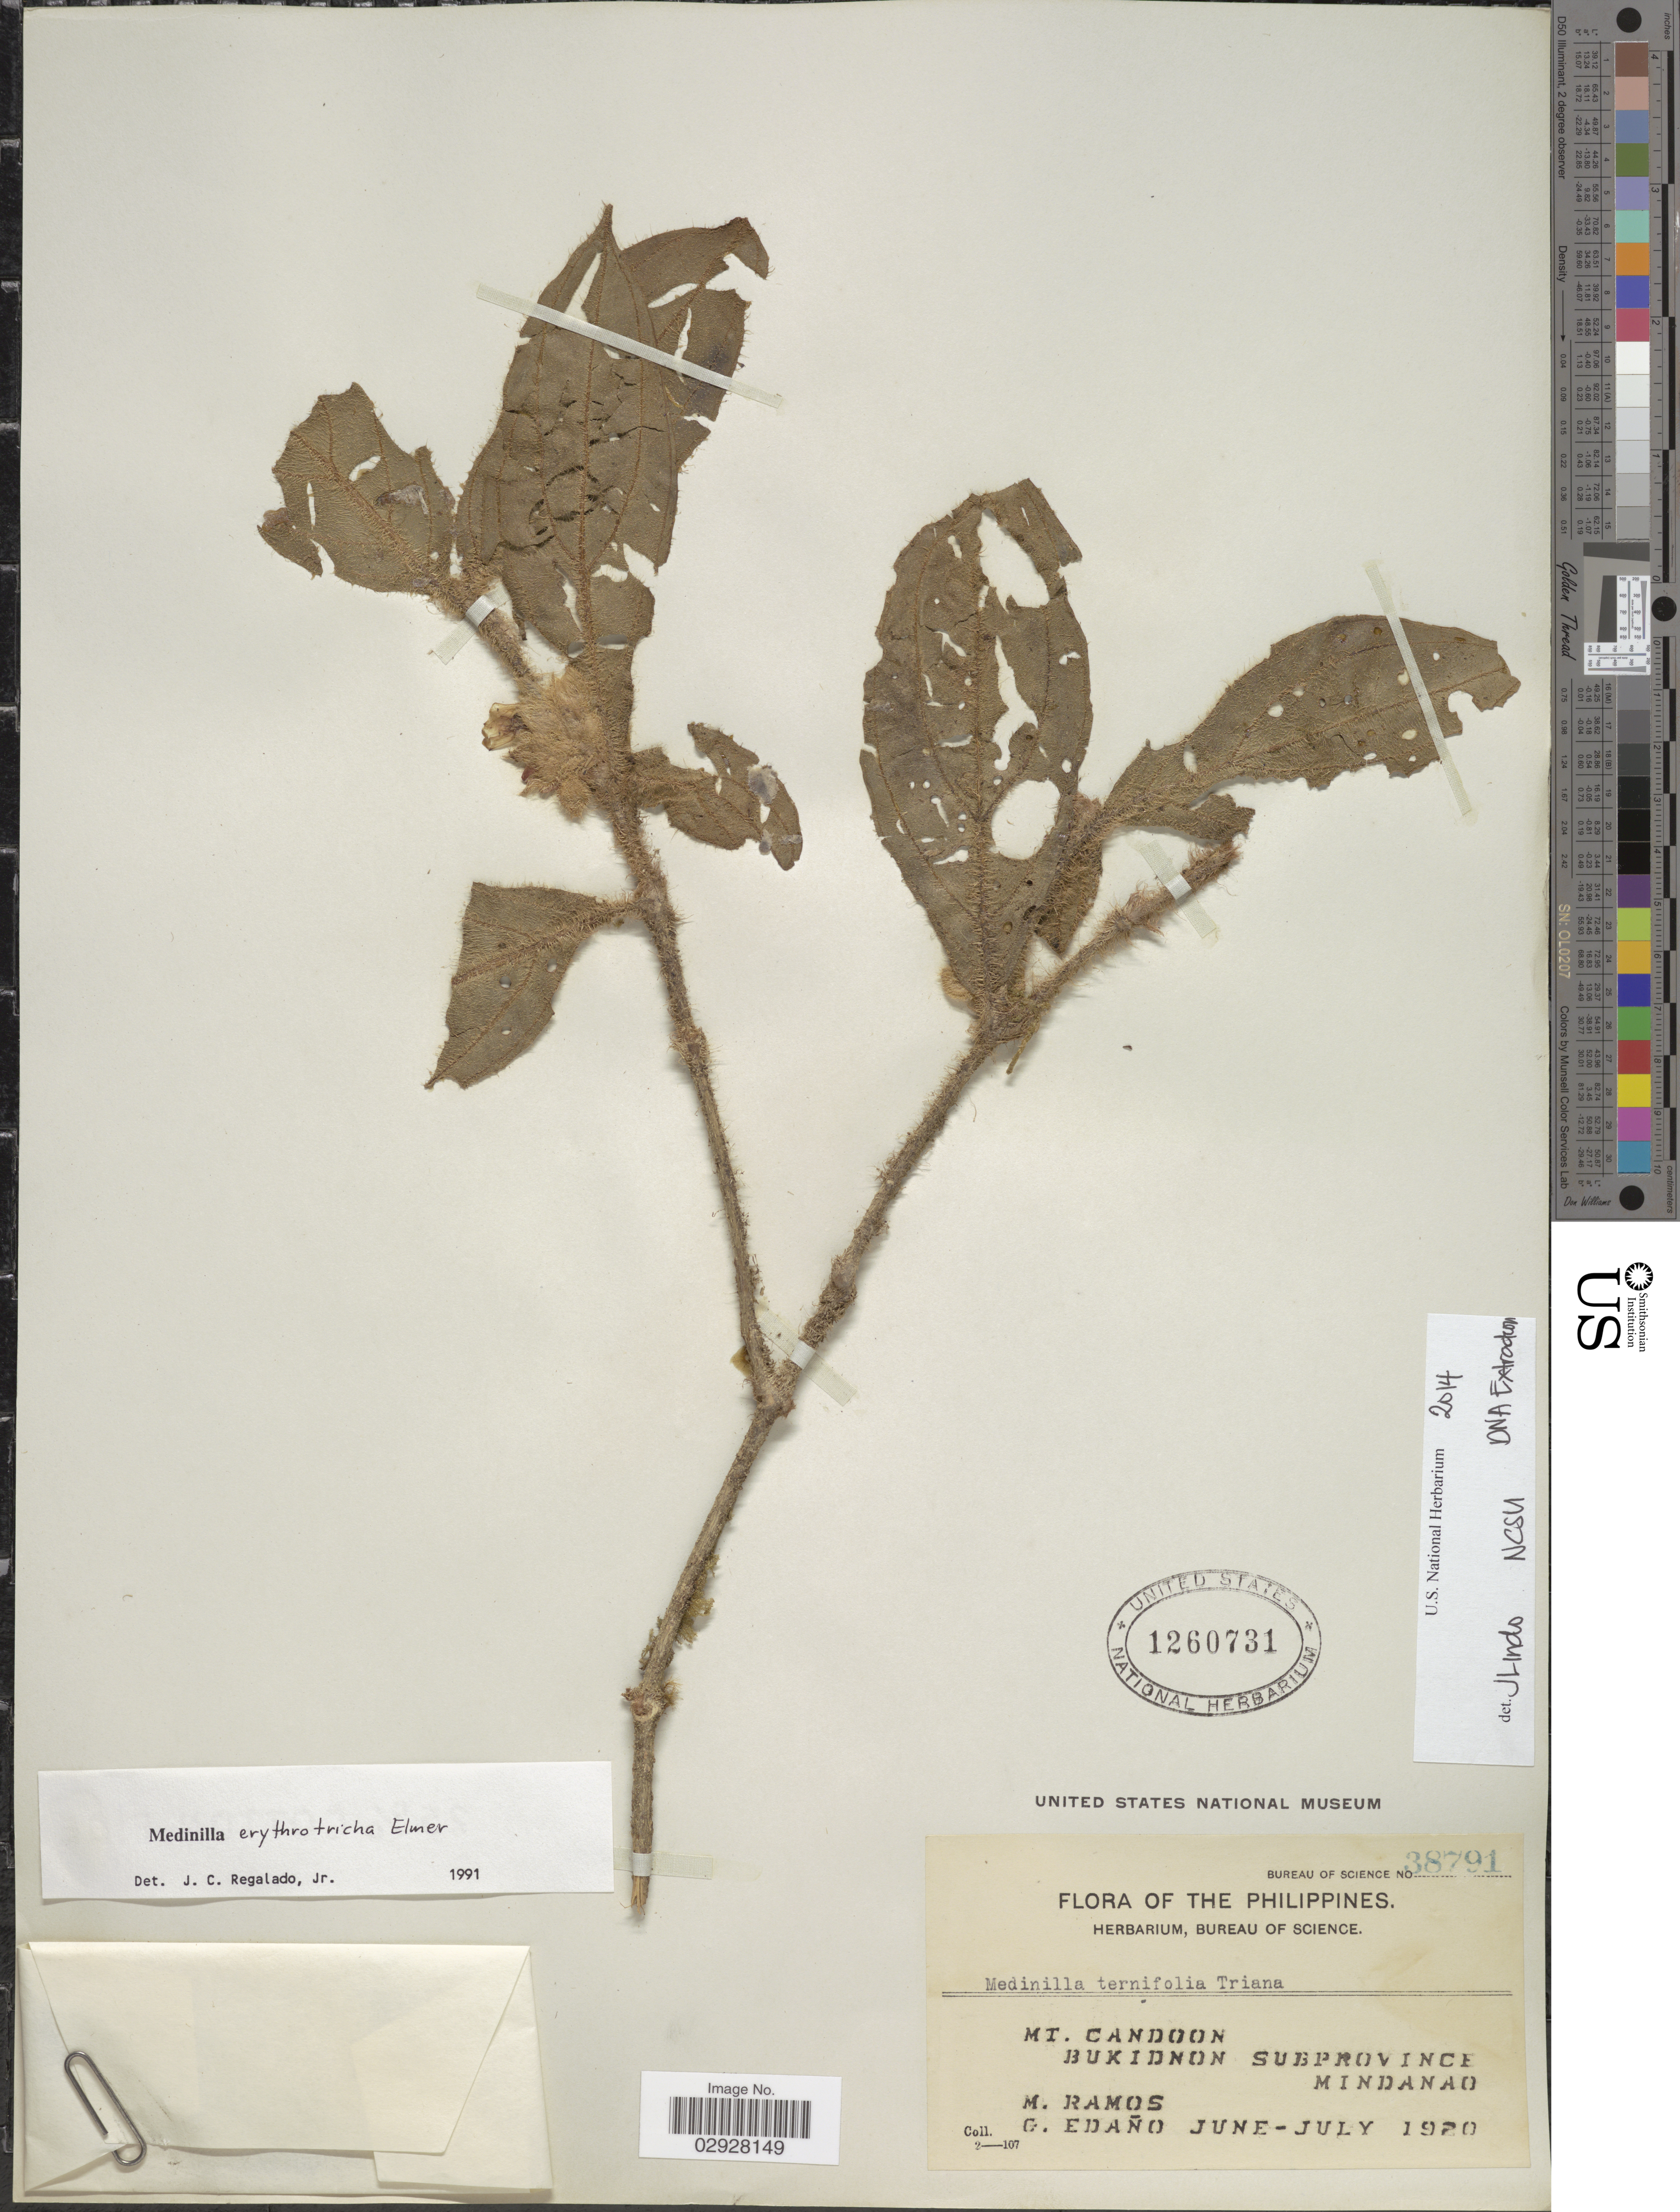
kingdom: Plantae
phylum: Tracheophyta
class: Magnoliopsida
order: Myrtales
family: Melastomataceae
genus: Medinilla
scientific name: Medinilla erythrotricha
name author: Elmer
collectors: M. Ramos & G. Edaño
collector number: Bureau of Science 38791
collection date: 1920-06/1920-07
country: Philippines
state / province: Northern Mindanao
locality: Mt. Candoon, Bukidnon Subprovince, Mindanao.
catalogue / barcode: US 1260731